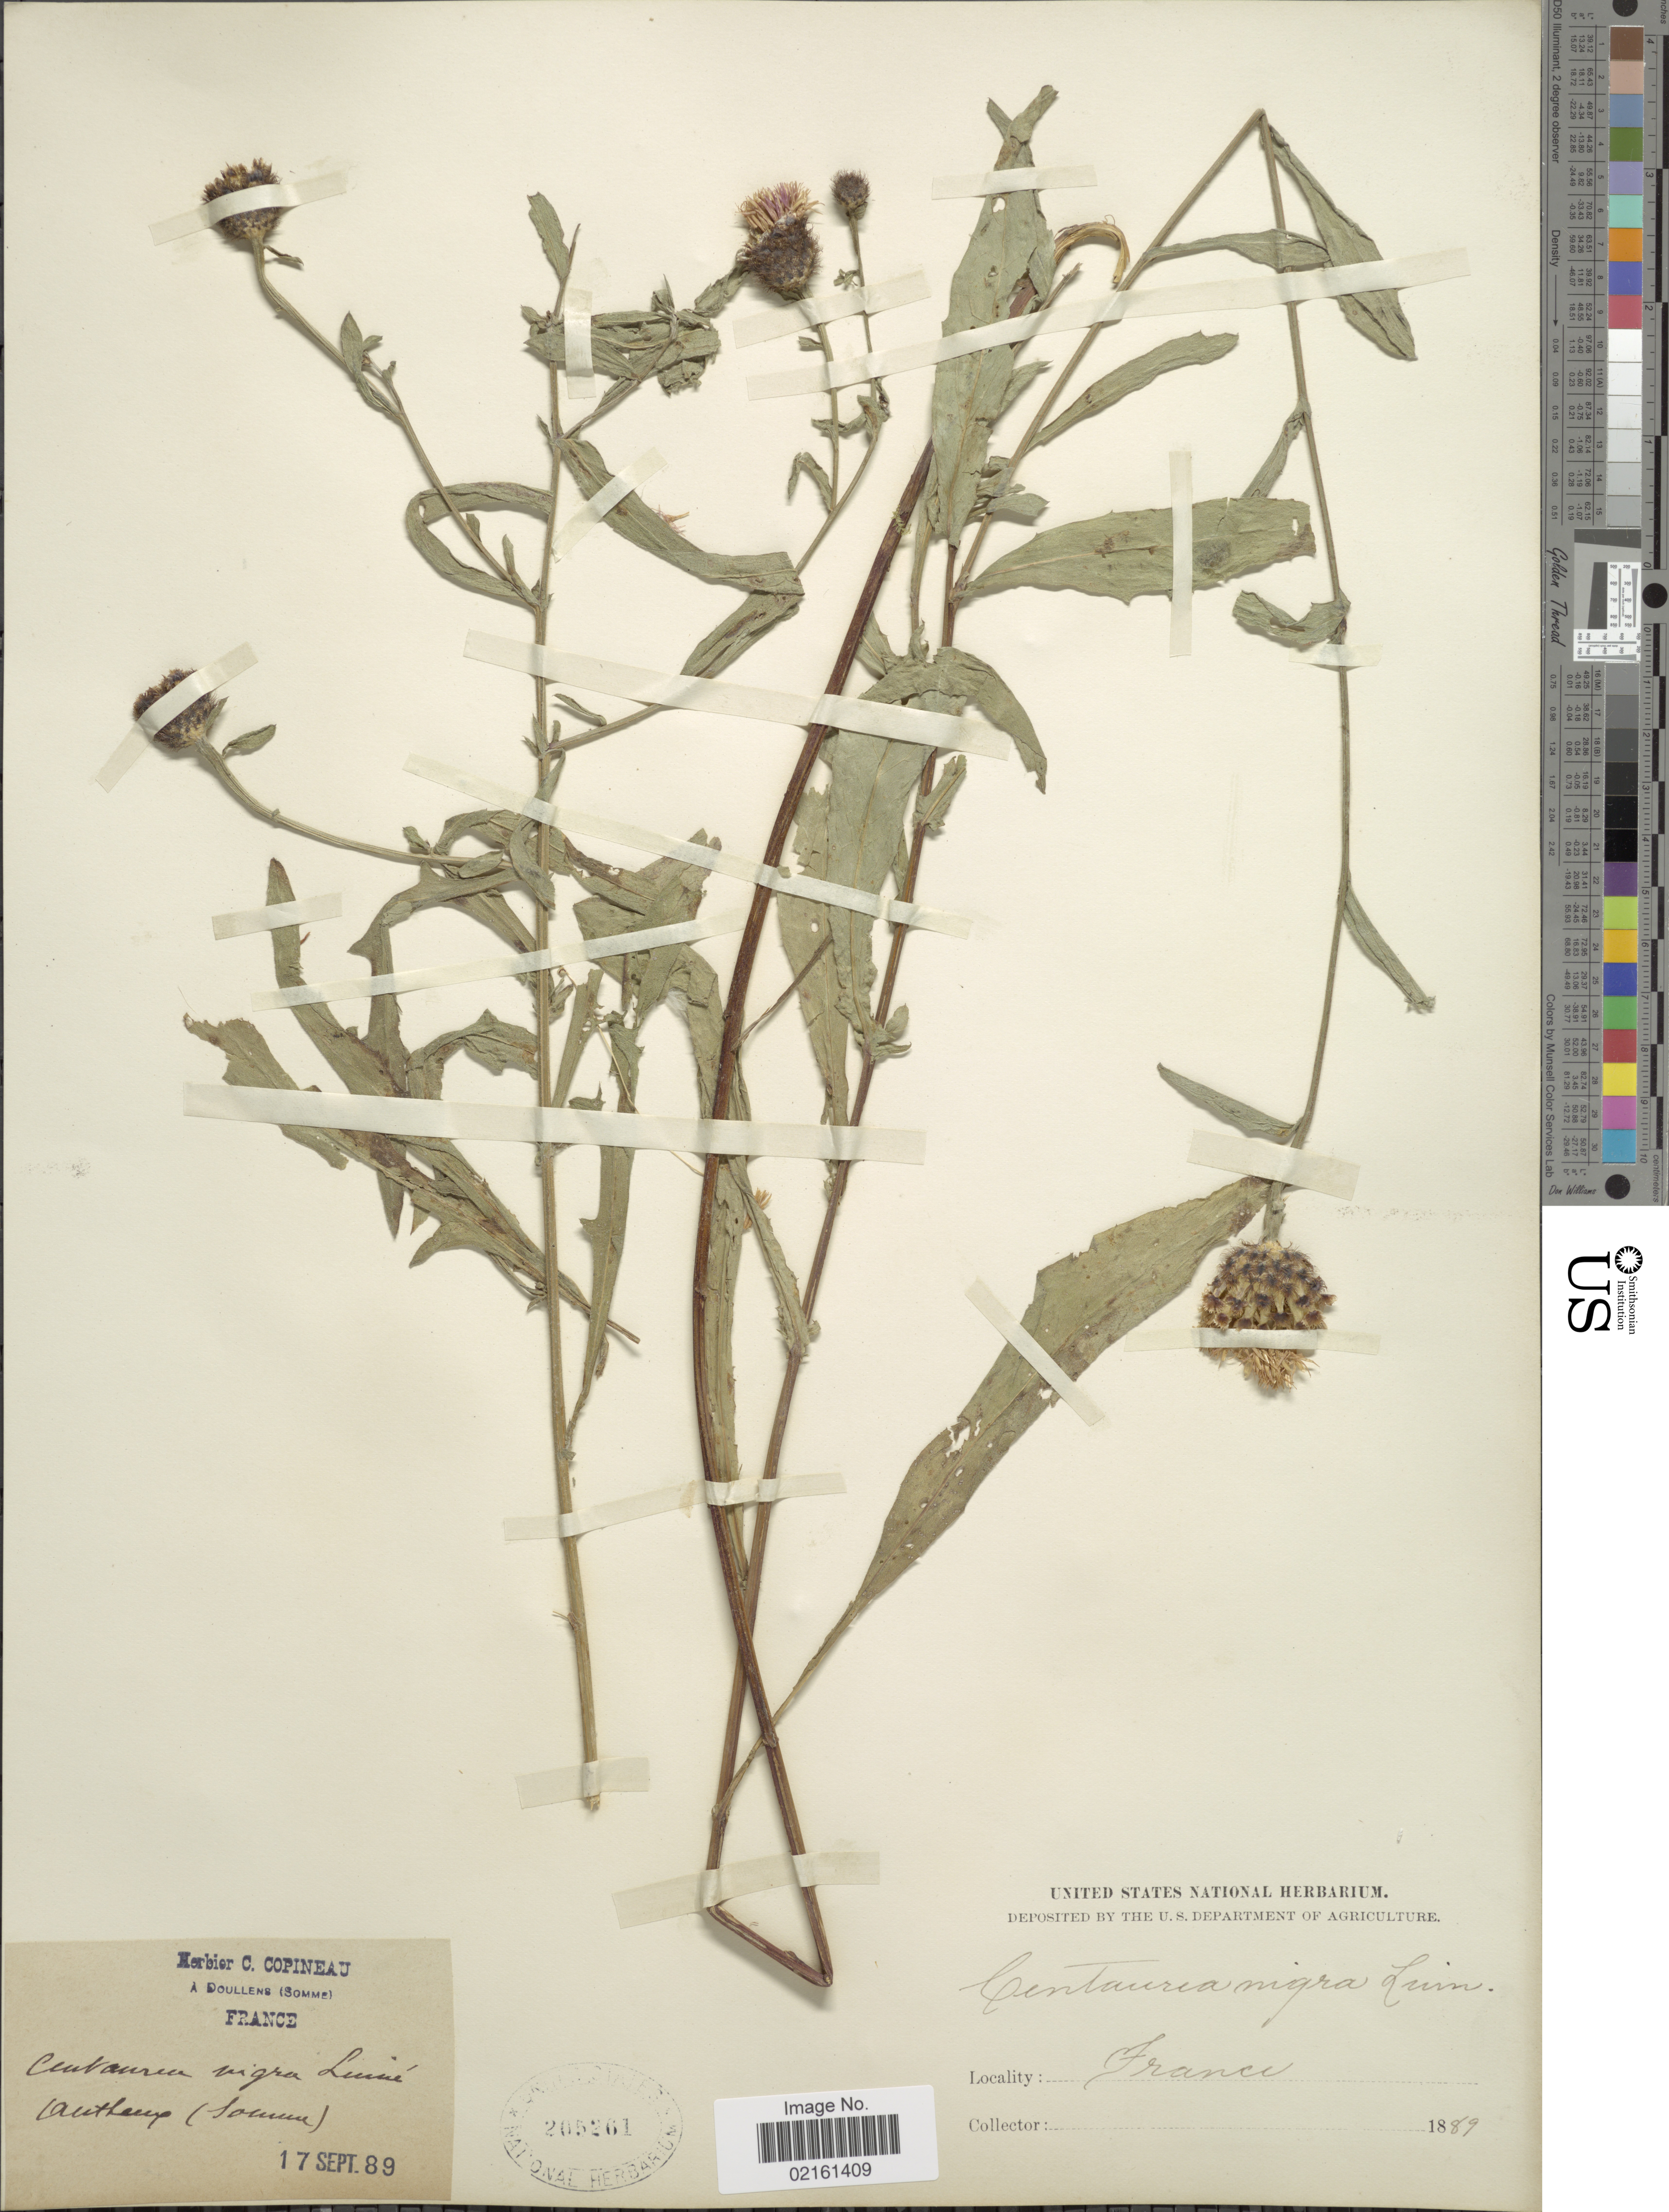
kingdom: Plantae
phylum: Tracheophyta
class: Magnoliopsida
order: Asterales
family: Asteraceae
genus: Centaurea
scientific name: Centaurea nigra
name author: L.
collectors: ex herb. C. Copineau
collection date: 1889-09-17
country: France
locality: Autheux (Somme)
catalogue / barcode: US 205261